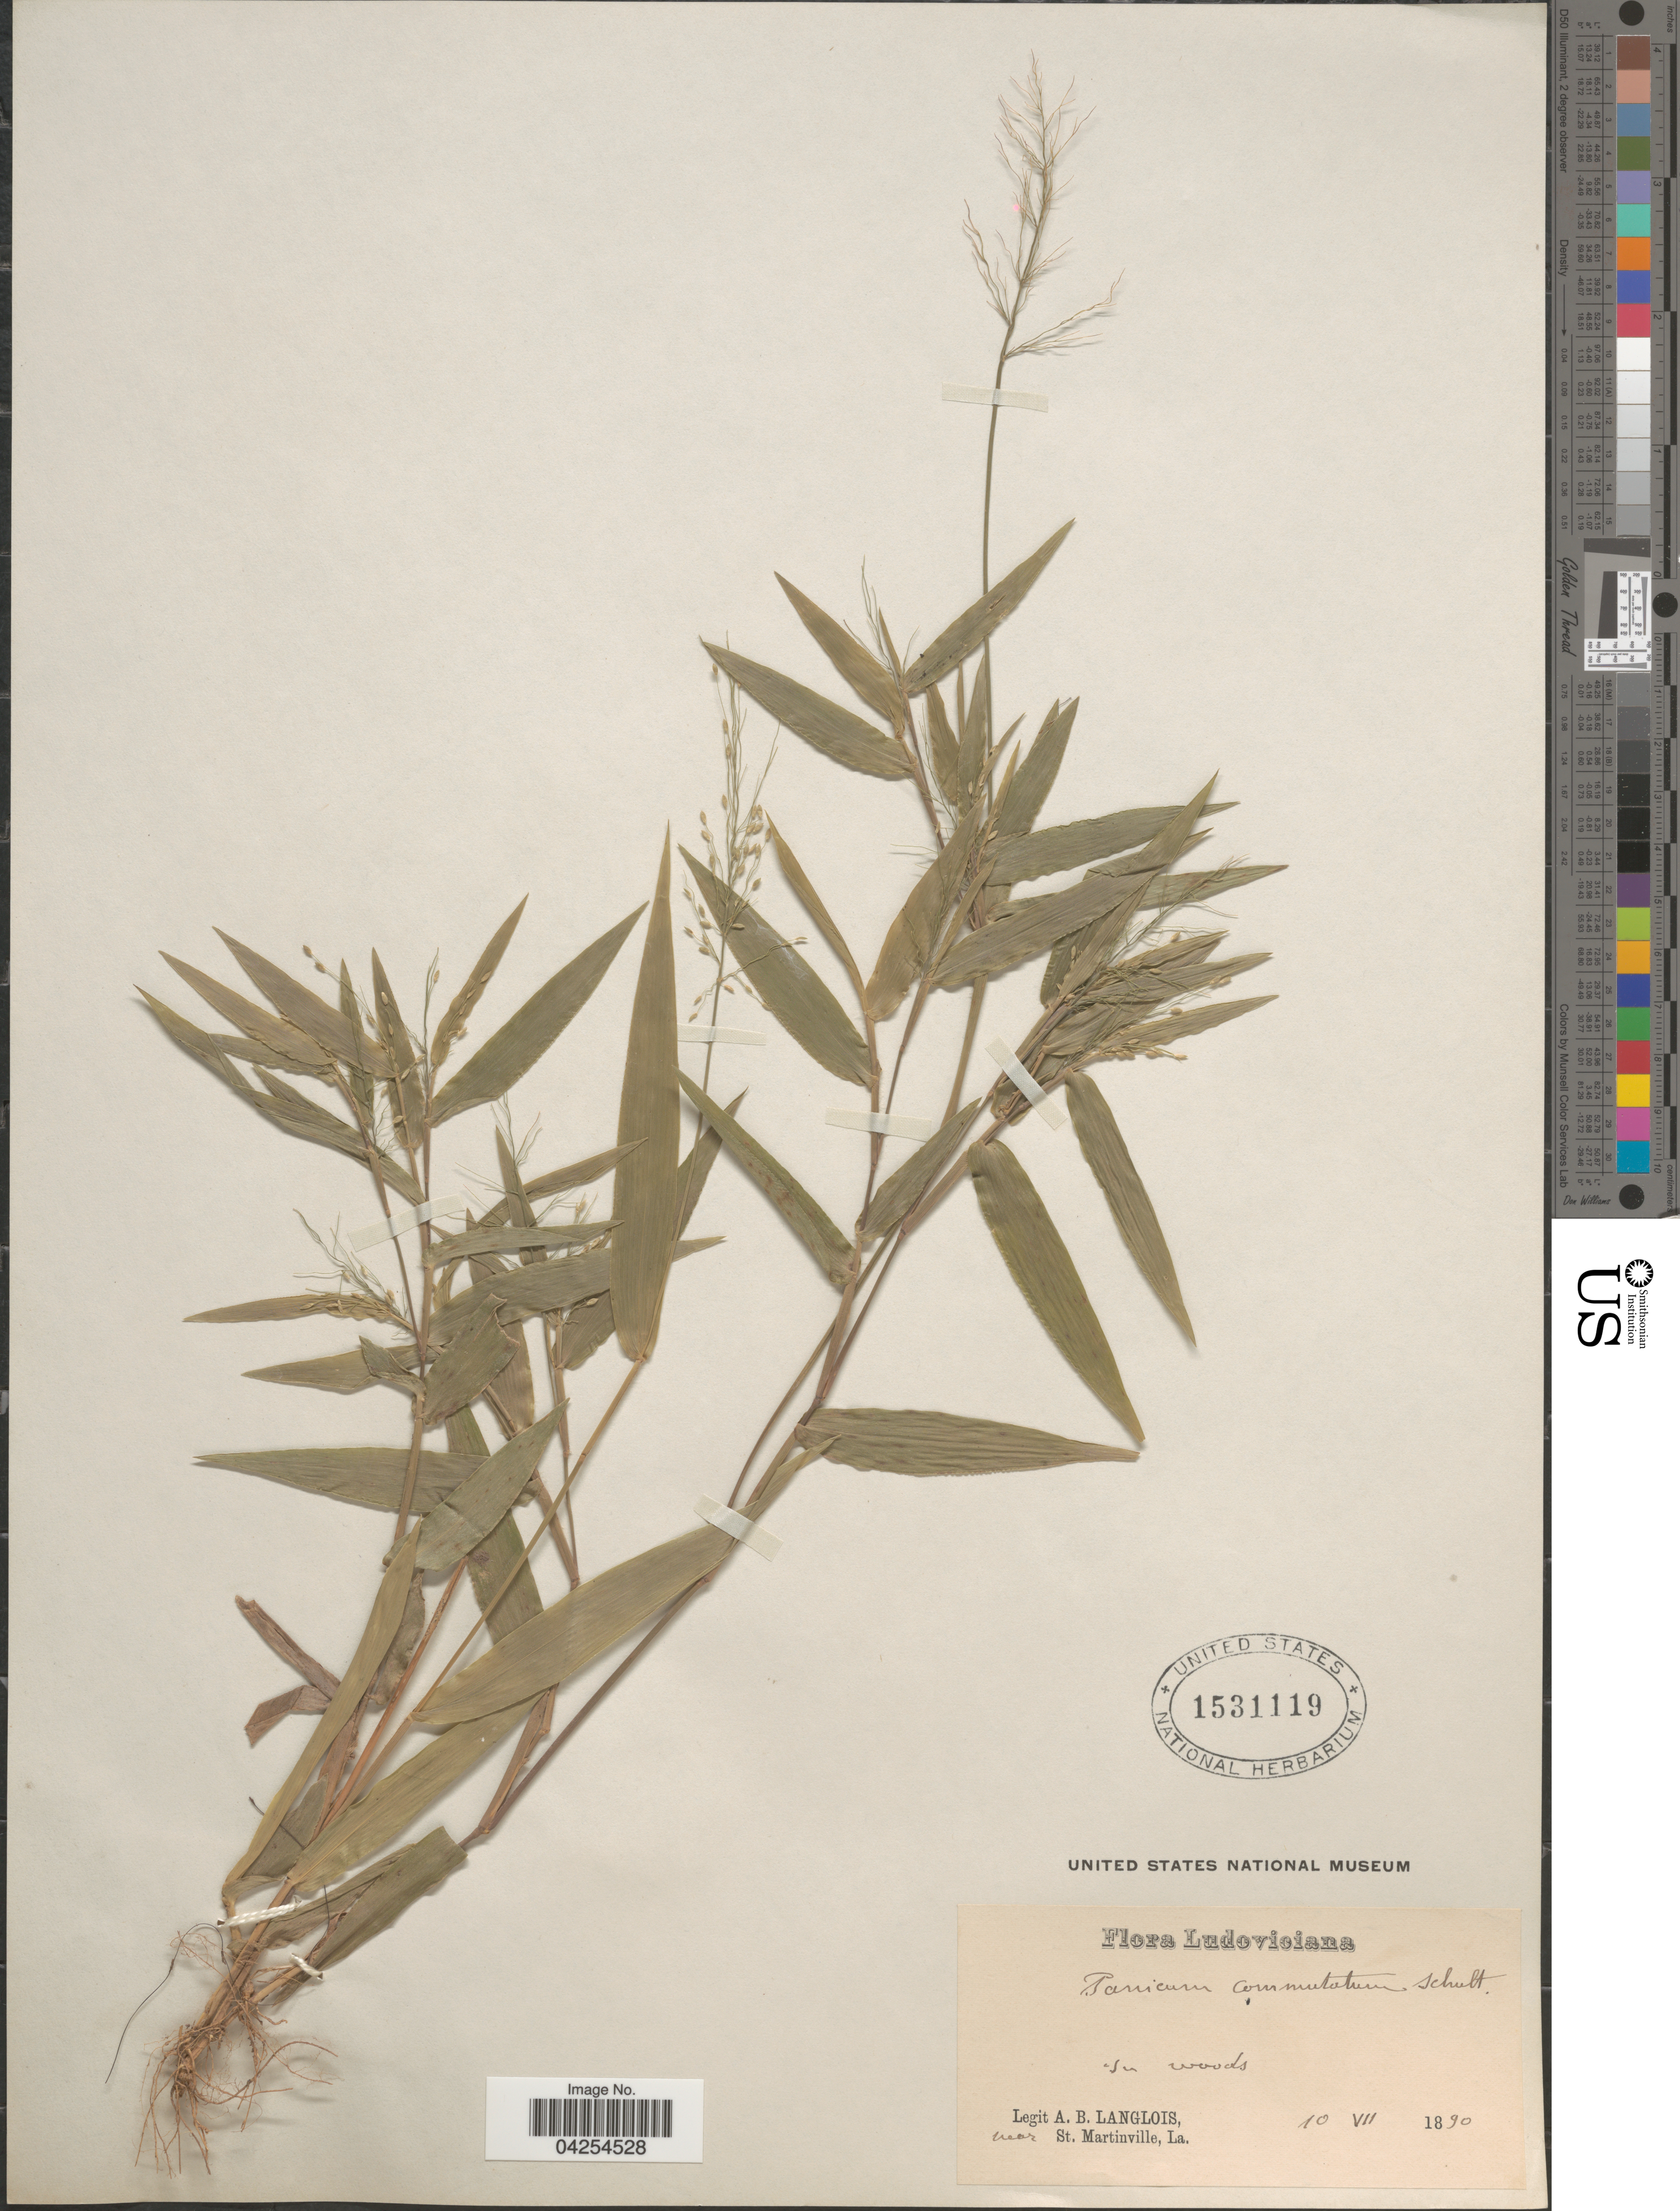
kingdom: Plantae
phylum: Tracheophyta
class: Liliopsida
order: Poales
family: Poaceae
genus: Dichanthelium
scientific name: Dichanthelium commutatum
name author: (Schult.) Gould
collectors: A. Langlois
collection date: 1890-07-10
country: United States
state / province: Louisiana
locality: Near St. Martinville.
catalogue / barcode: US 1531119